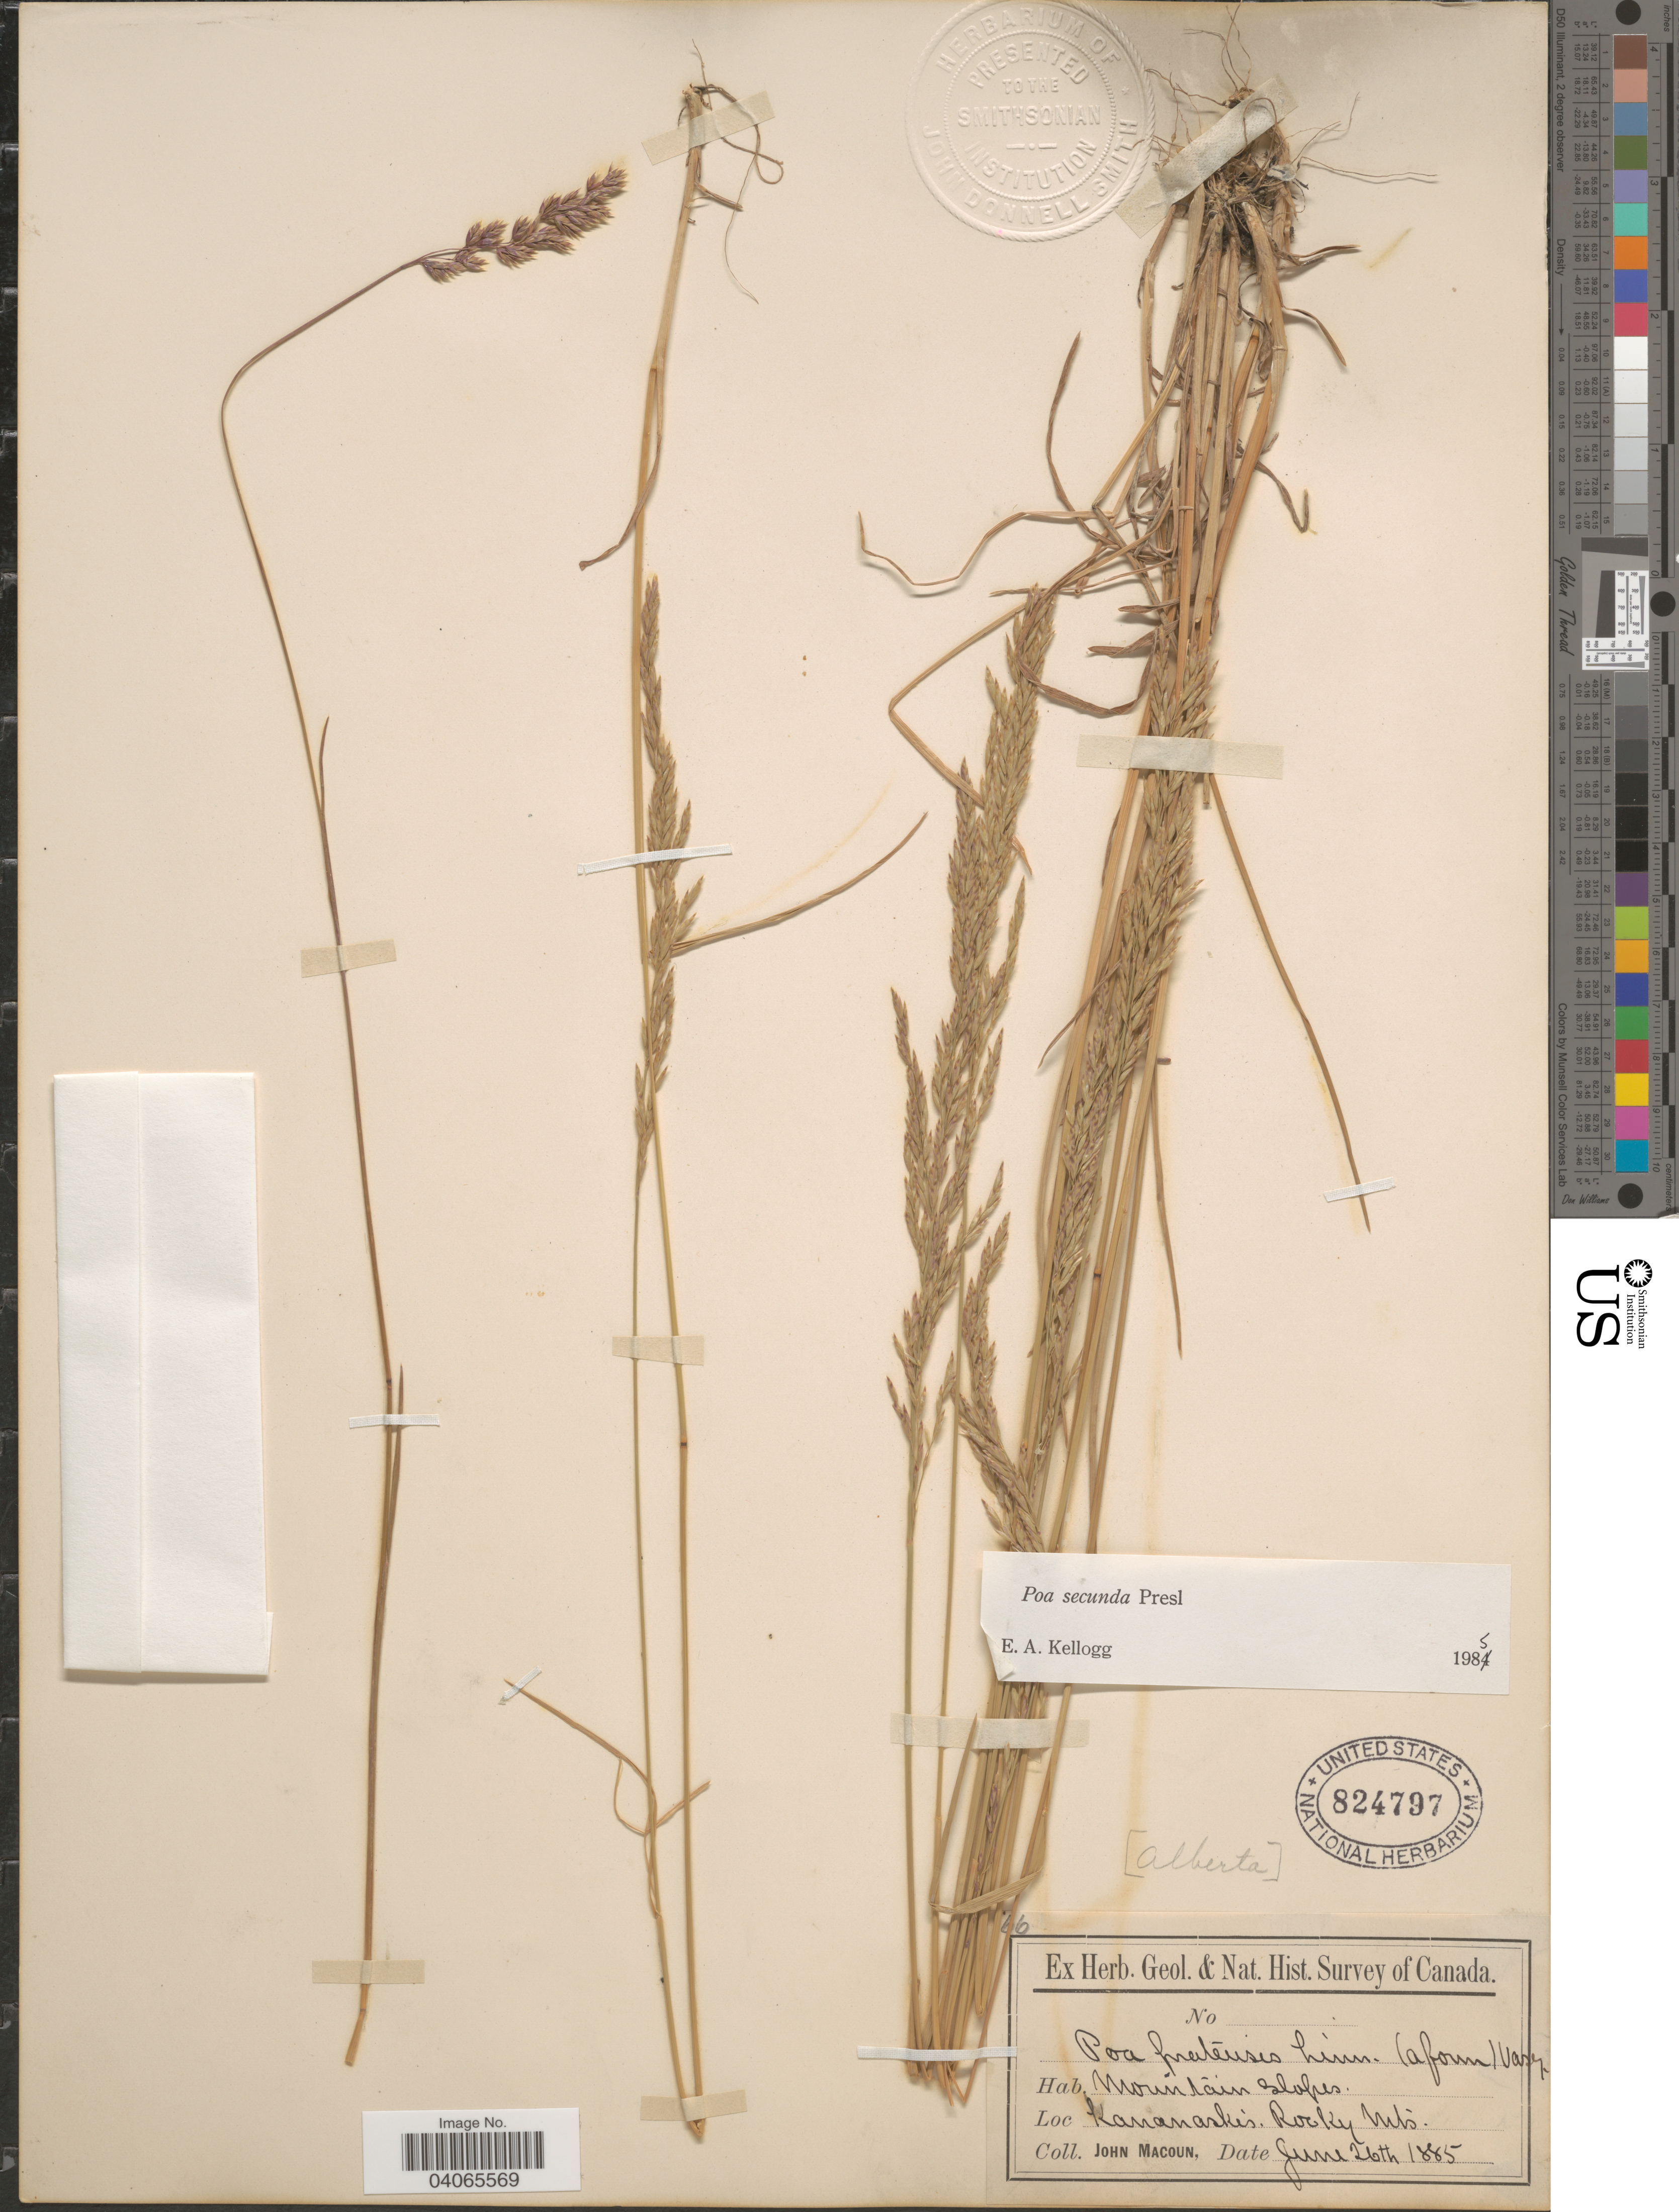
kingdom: Plantae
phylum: Tracheophyta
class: Liliopsida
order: Poales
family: Poaceae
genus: Poa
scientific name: Poa secunda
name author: J. Presl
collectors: J. Macoun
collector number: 66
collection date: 1885-06-26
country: Canada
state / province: Alberta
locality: Herb. Geol. & Nat. Hist. Survey of Canada. Mountain Slopes. Kananaskis. Rocky Mts.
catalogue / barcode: US 824797